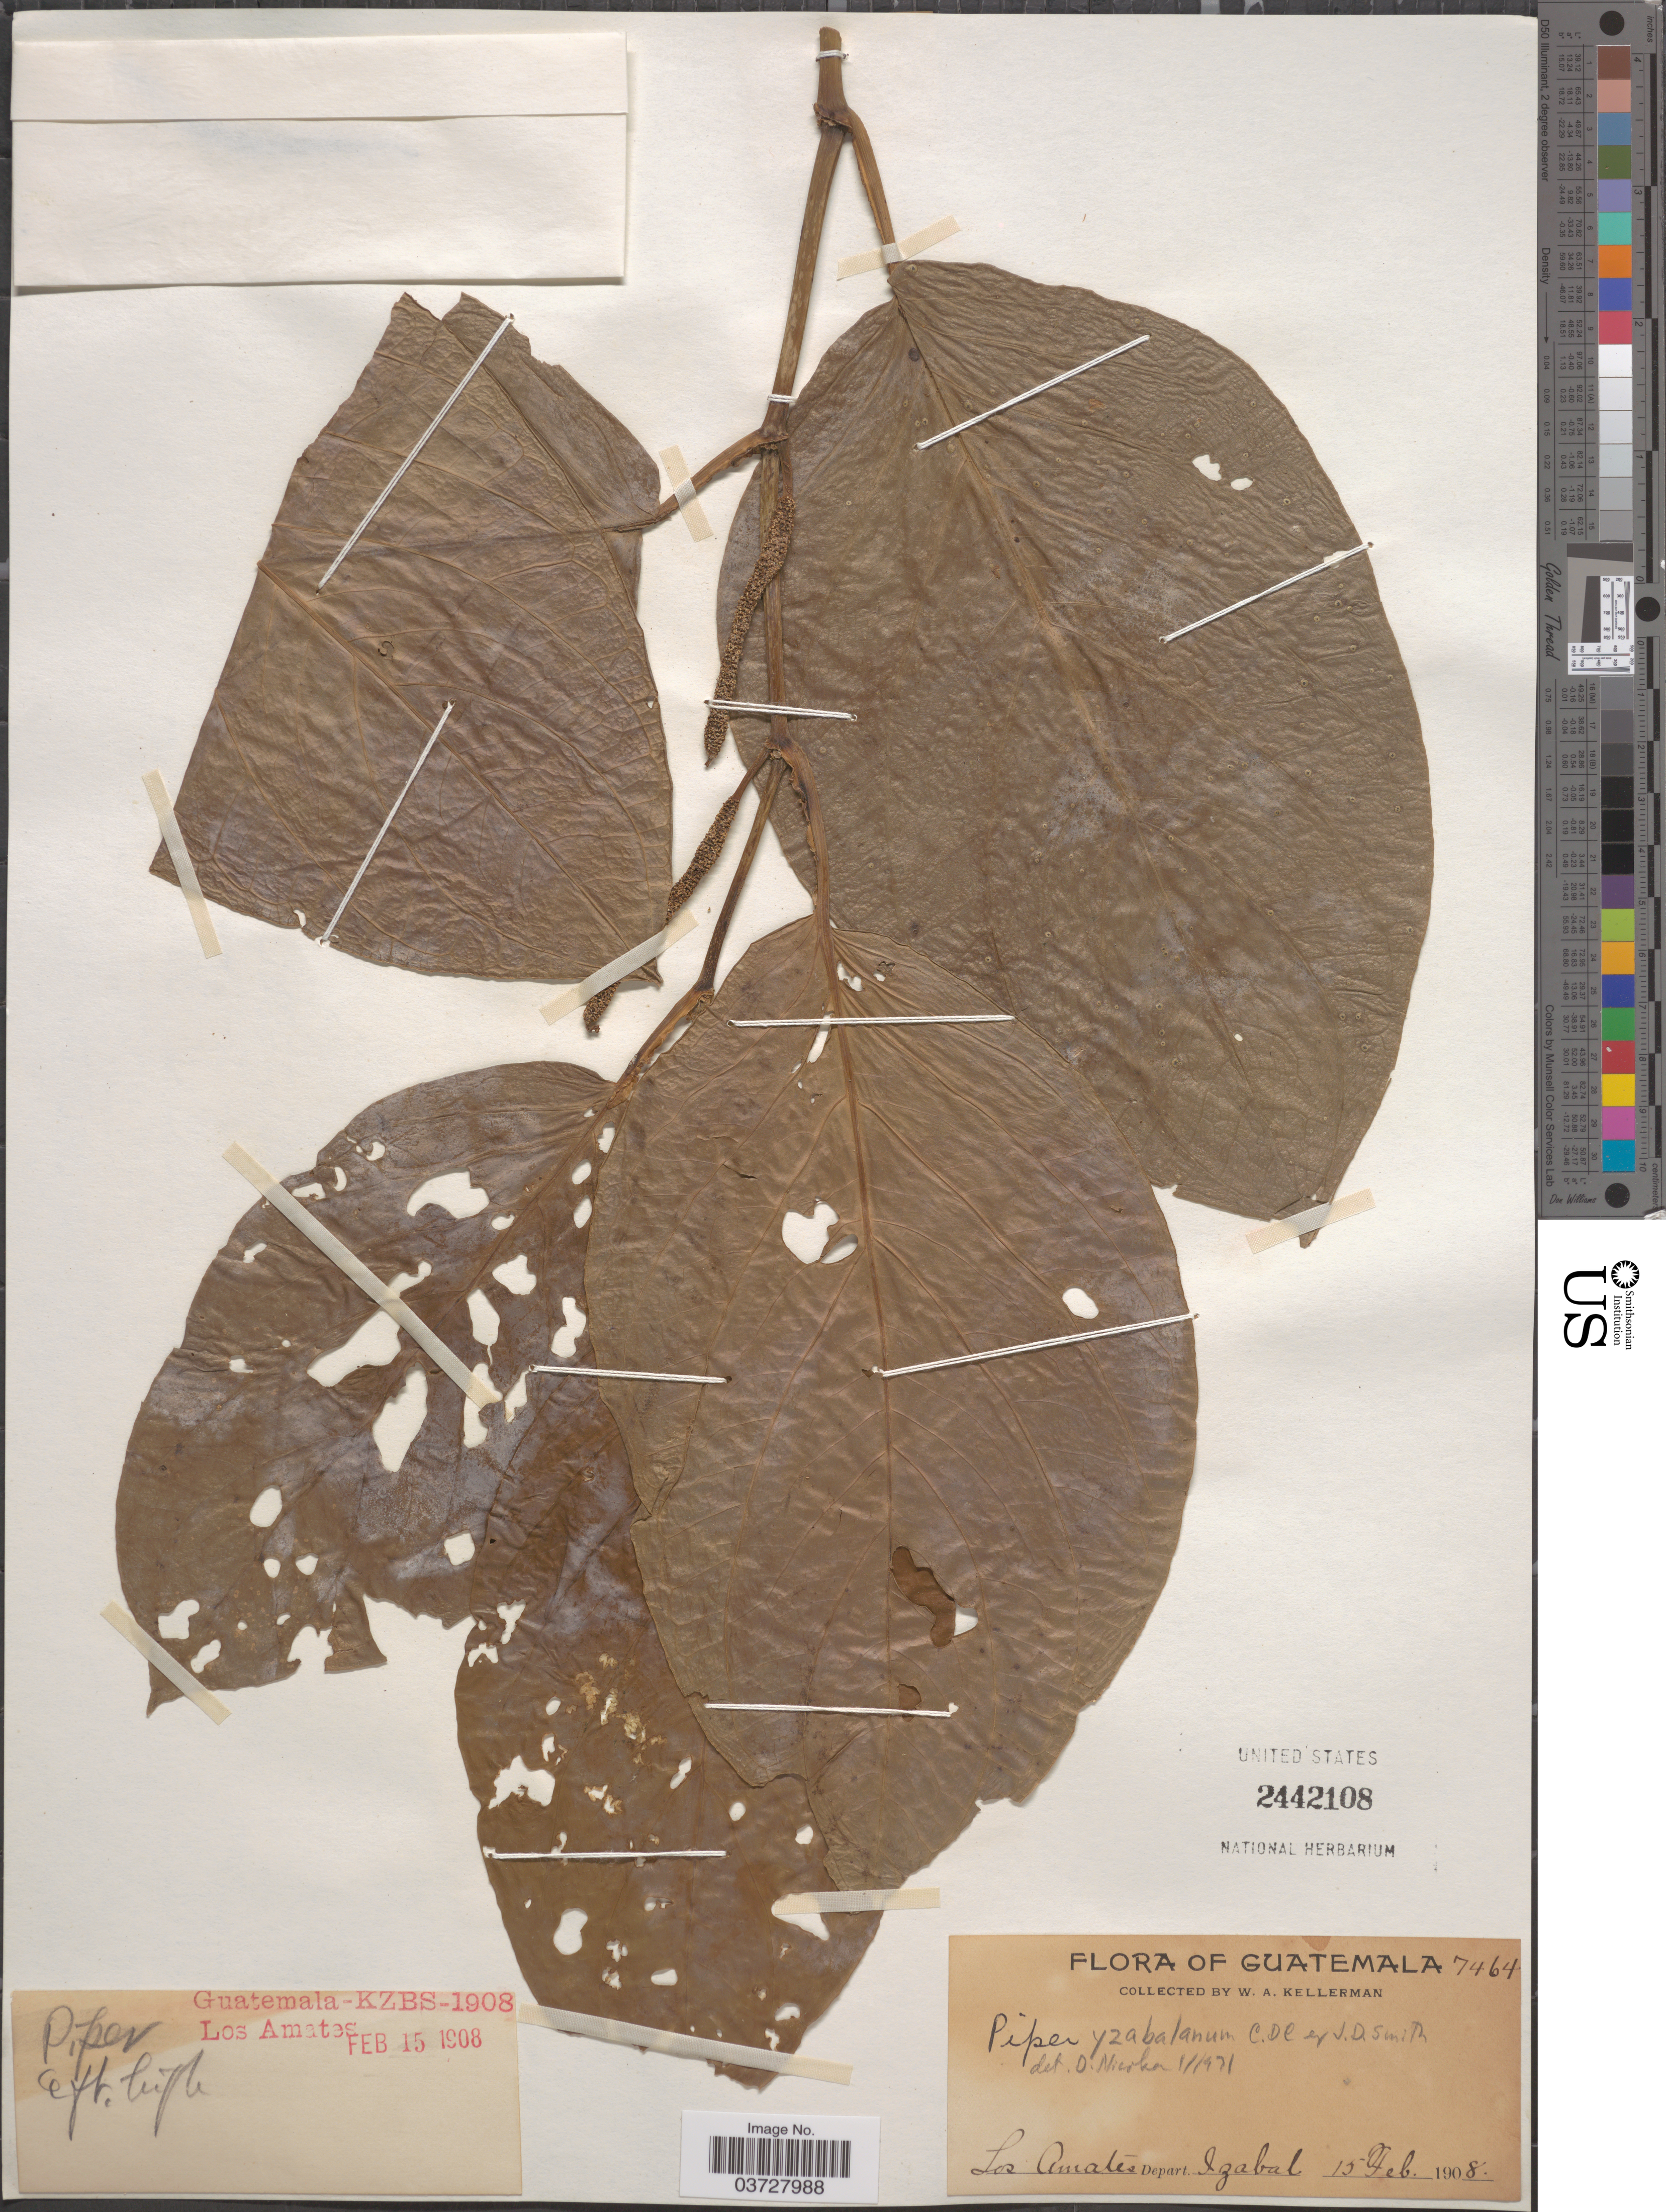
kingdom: Plantae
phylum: Tracheophyta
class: Magnoliopsida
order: Piperales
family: Piperaceae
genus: Piper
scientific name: Piper yzabalanum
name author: C. DC.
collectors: W. Kellerman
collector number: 7464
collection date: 1908-02-15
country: Guatemala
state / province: Izabal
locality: Los Amates, Depart. Izabal.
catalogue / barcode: US 2442108